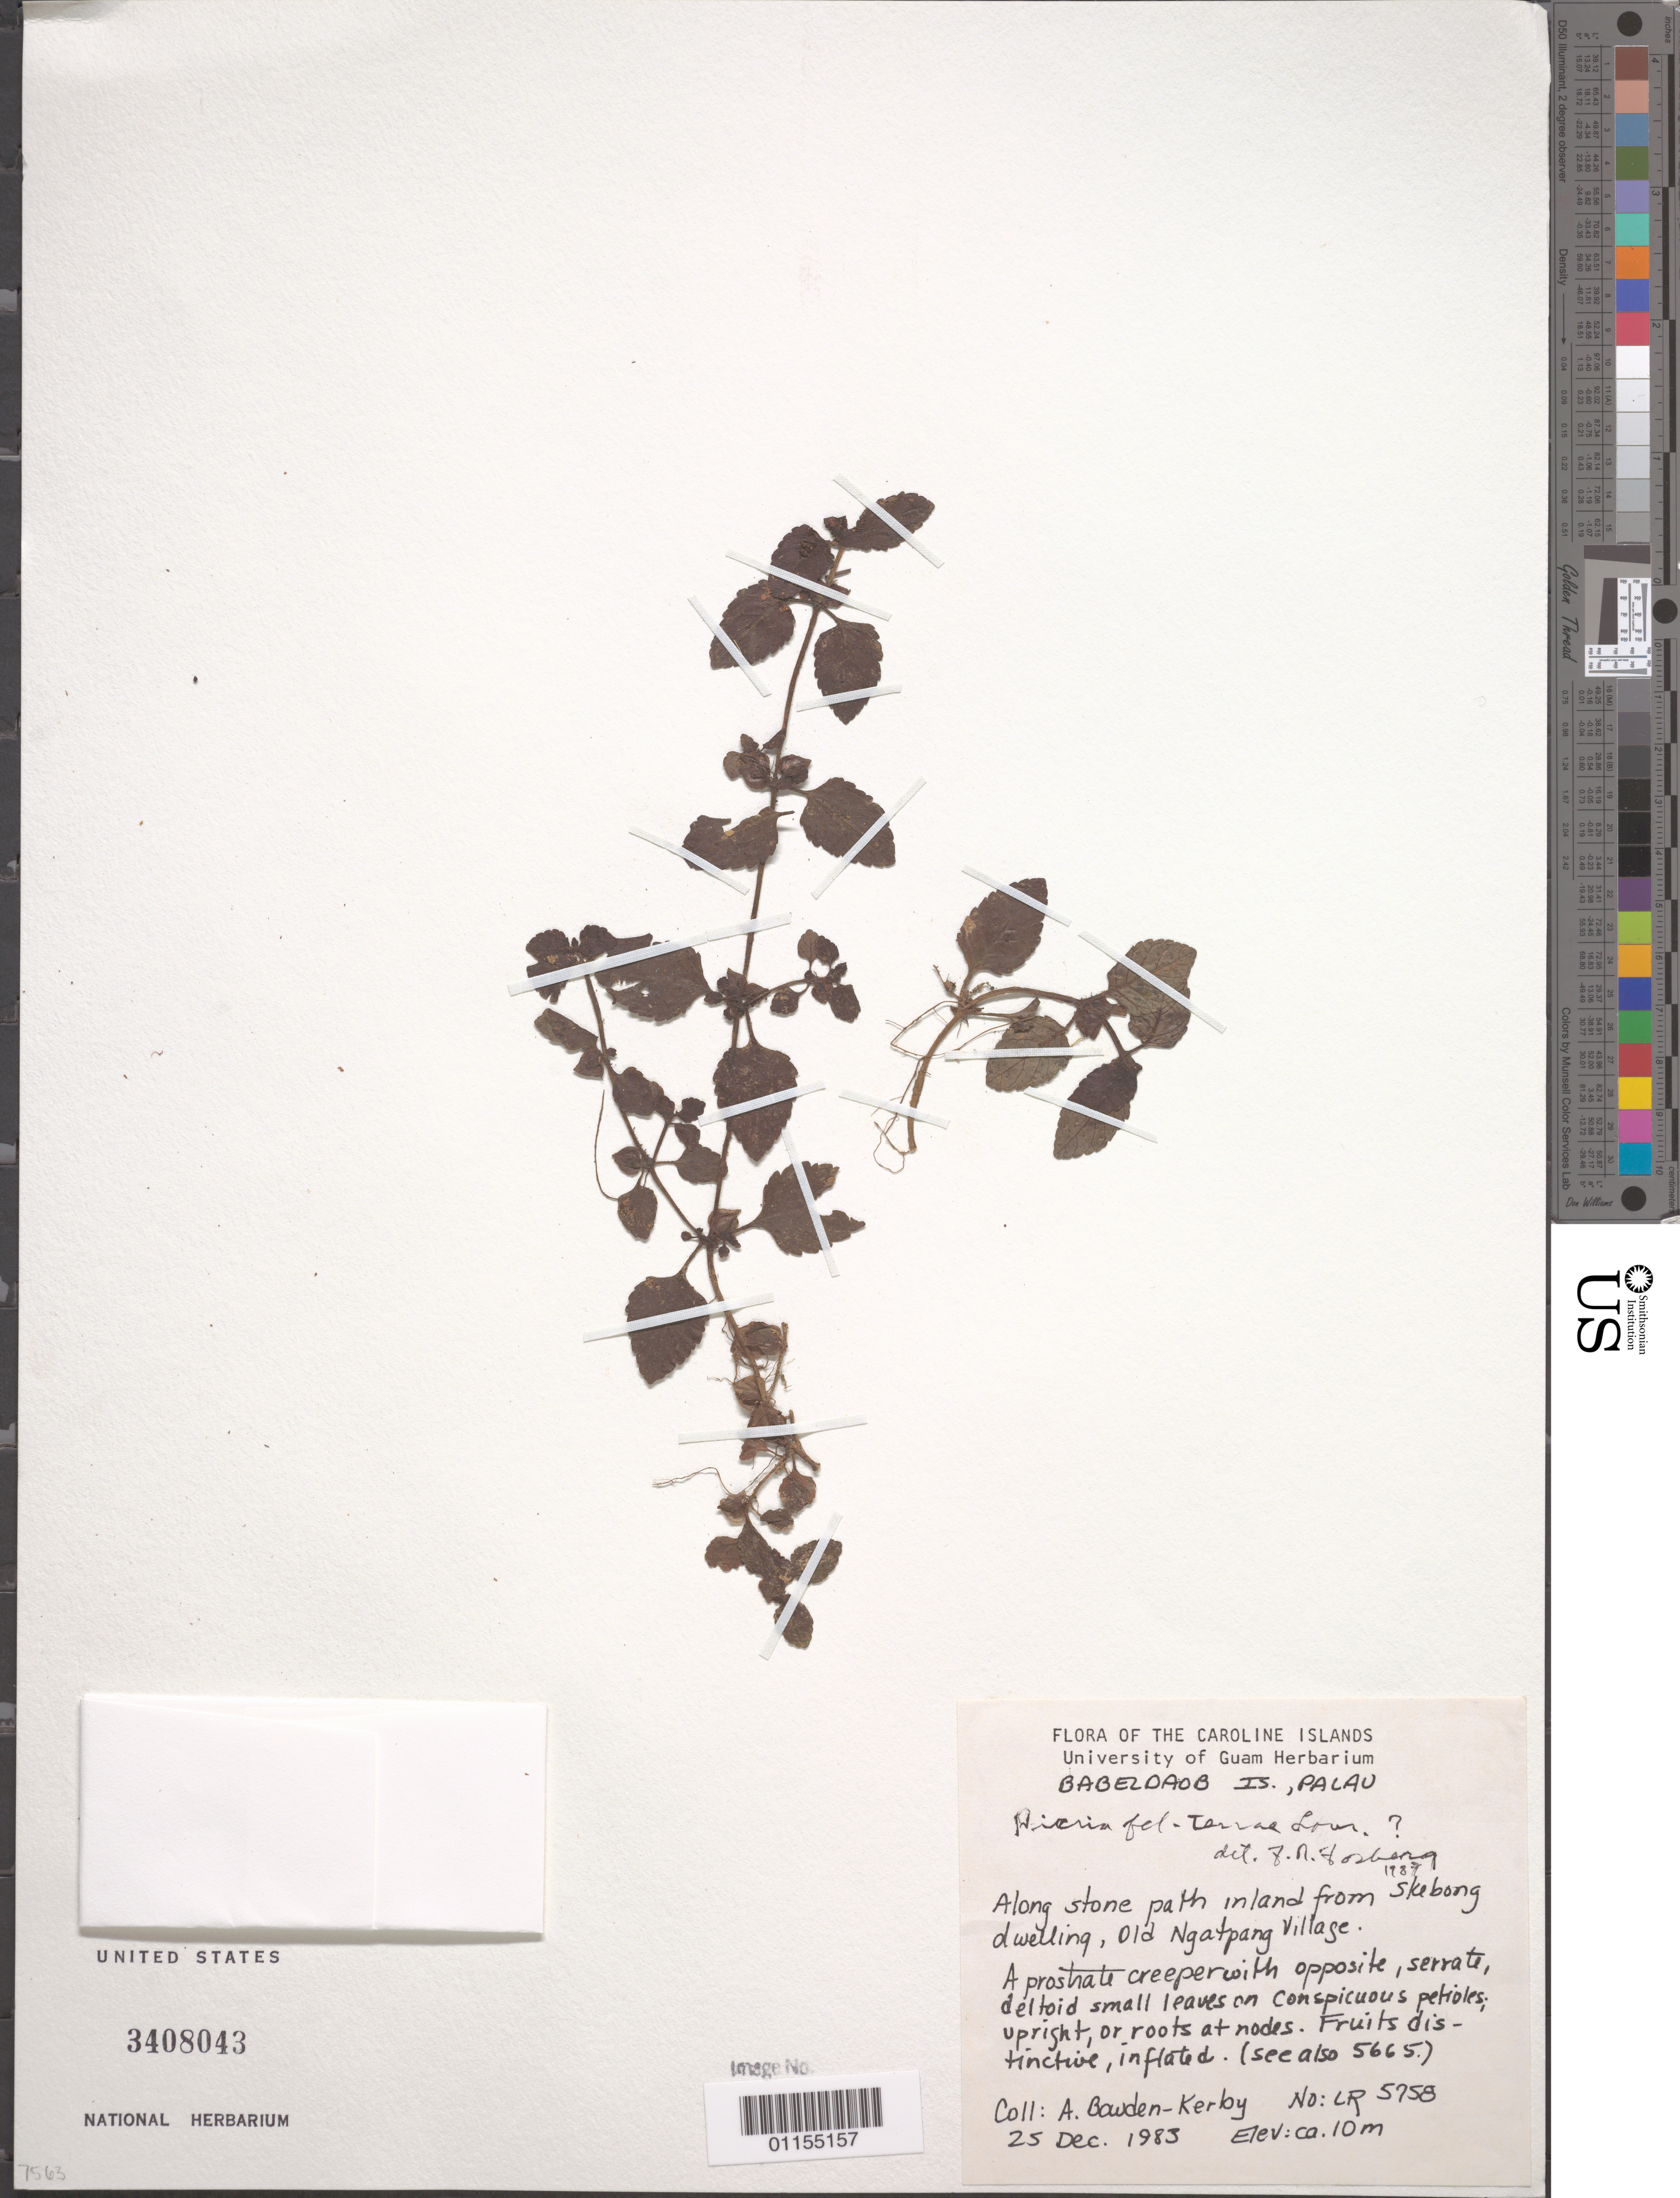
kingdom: Plantae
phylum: Tracheophyta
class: Magnoliopsida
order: Lamiales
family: Linderniaceae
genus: Picria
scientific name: Picria felterrae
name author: Lour.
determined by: Fosberg, F. R.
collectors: A. Bowden-Kerby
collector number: LR5758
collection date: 1983-12-25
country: Palau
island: Babeldaob [Babelthuap]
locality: Along ston epath inland from Skebong dwelling, Old Ngatpang Village.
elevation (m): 10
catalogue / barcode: US 3408043